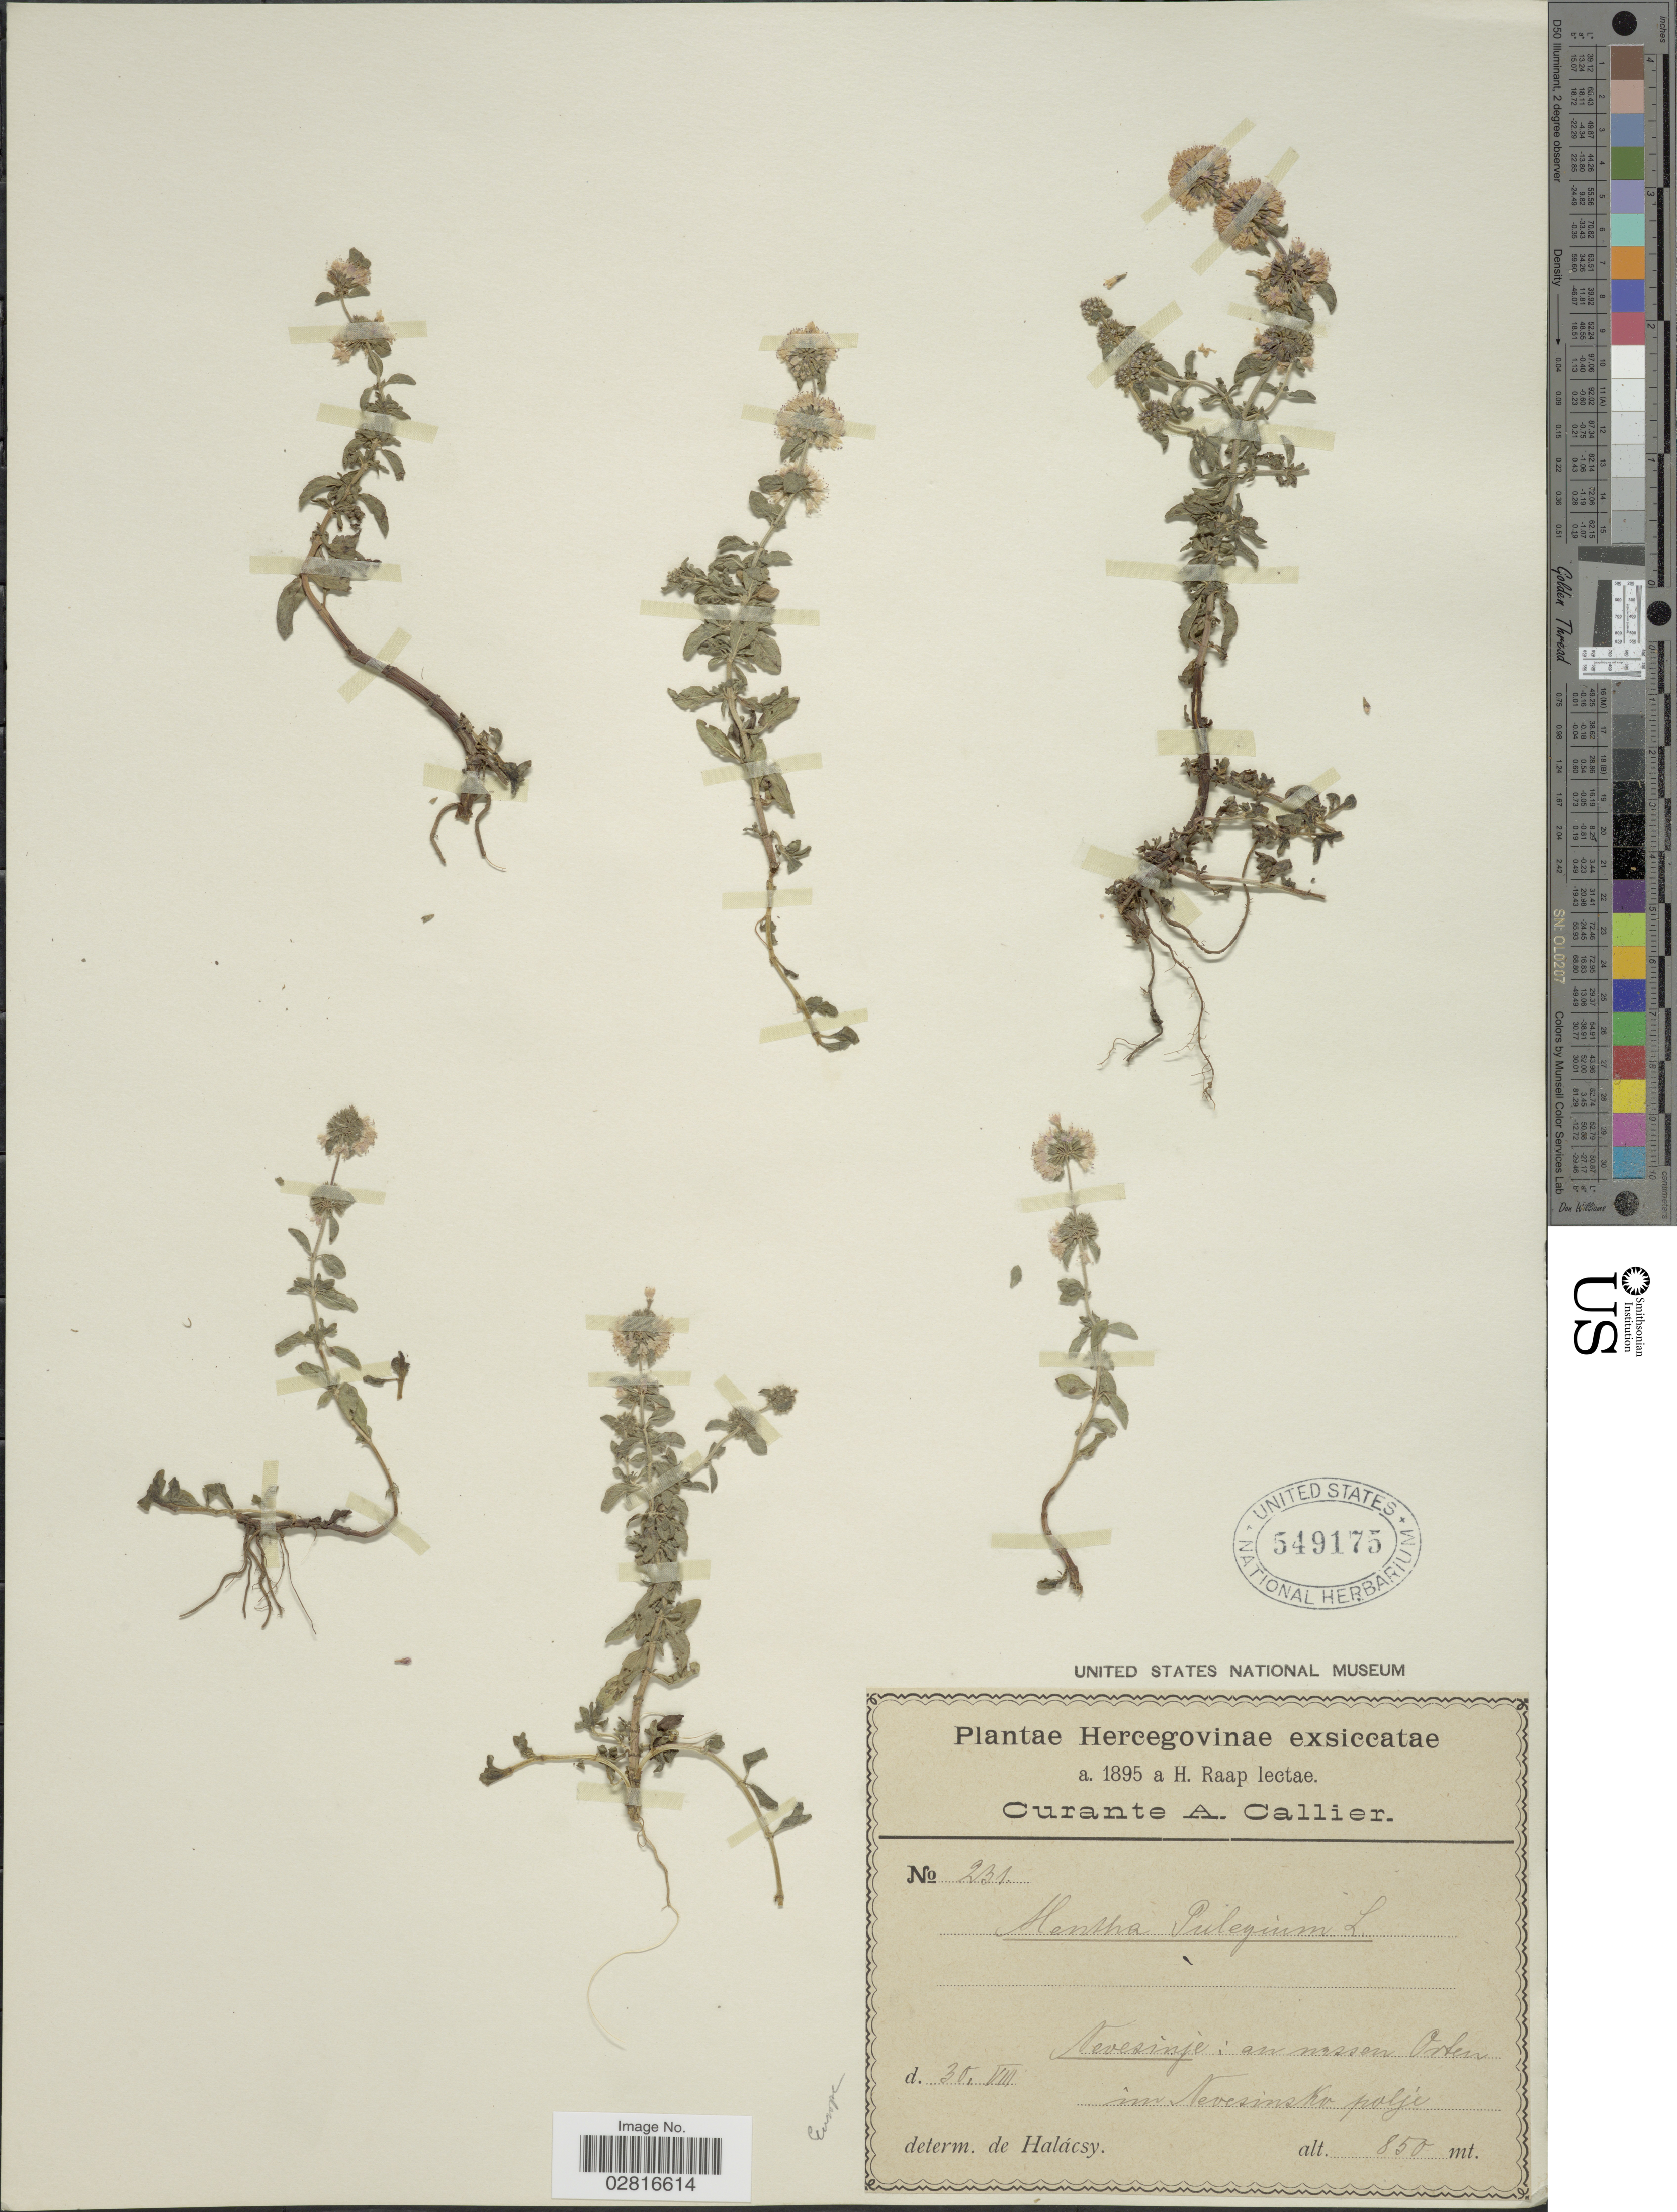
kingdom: Plantae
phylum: Tracheophyta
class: Magnoliopsida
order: Lamiales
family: Lamiaceae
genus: Mentha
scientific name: Mentha pulegium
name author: L.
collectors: H. Raap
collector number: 231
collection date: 1895-08-30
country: Bosnia and Herzegovina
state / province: Srpska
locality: Hercegovinae. Nevesinje: an nesson Orten im Nevesinjsko polje. [interpreted]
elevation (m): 850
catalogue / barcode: US 549175